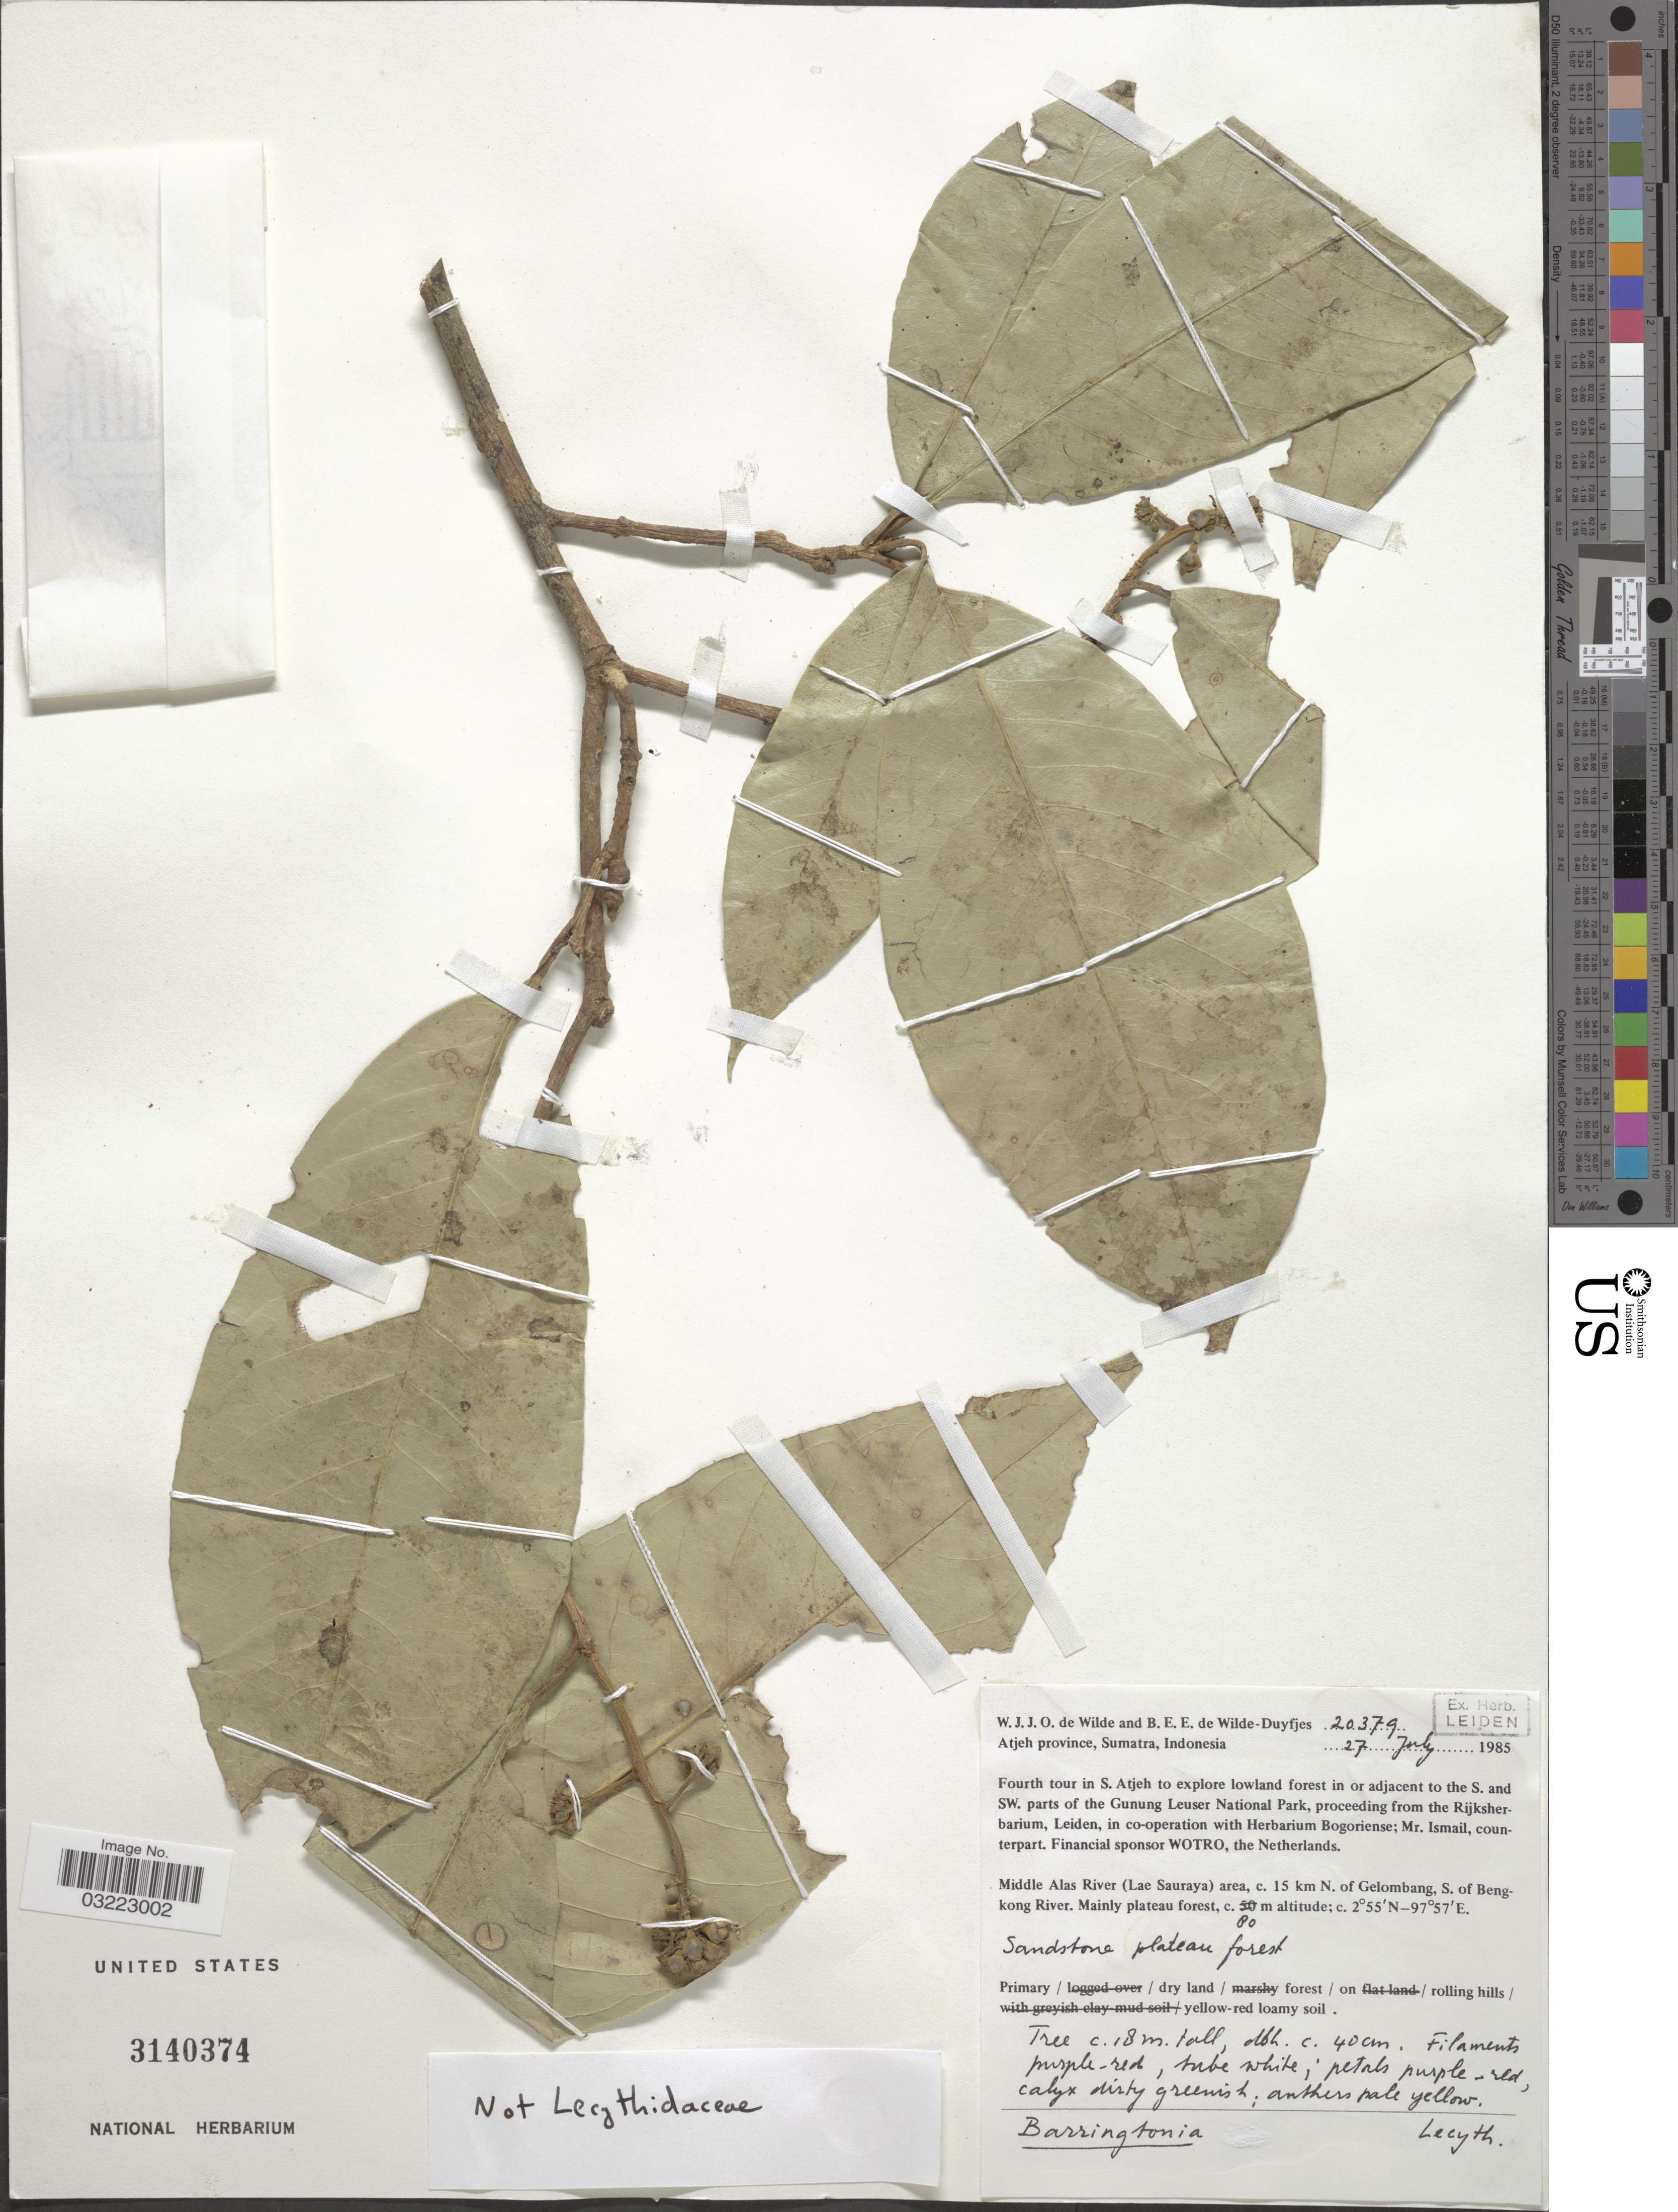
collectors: W. J. de Wilde & B. E. de Wilde-Duyfjes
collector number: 20379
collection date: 1985-07-27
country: Indonesia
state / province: Sumatra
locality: Atjeh Province. Middle Alas River (Lae Sauraya) area, c.15 km N. of Gelombang, S. of Bengkong River.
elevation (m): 80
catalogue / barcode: US 3140374